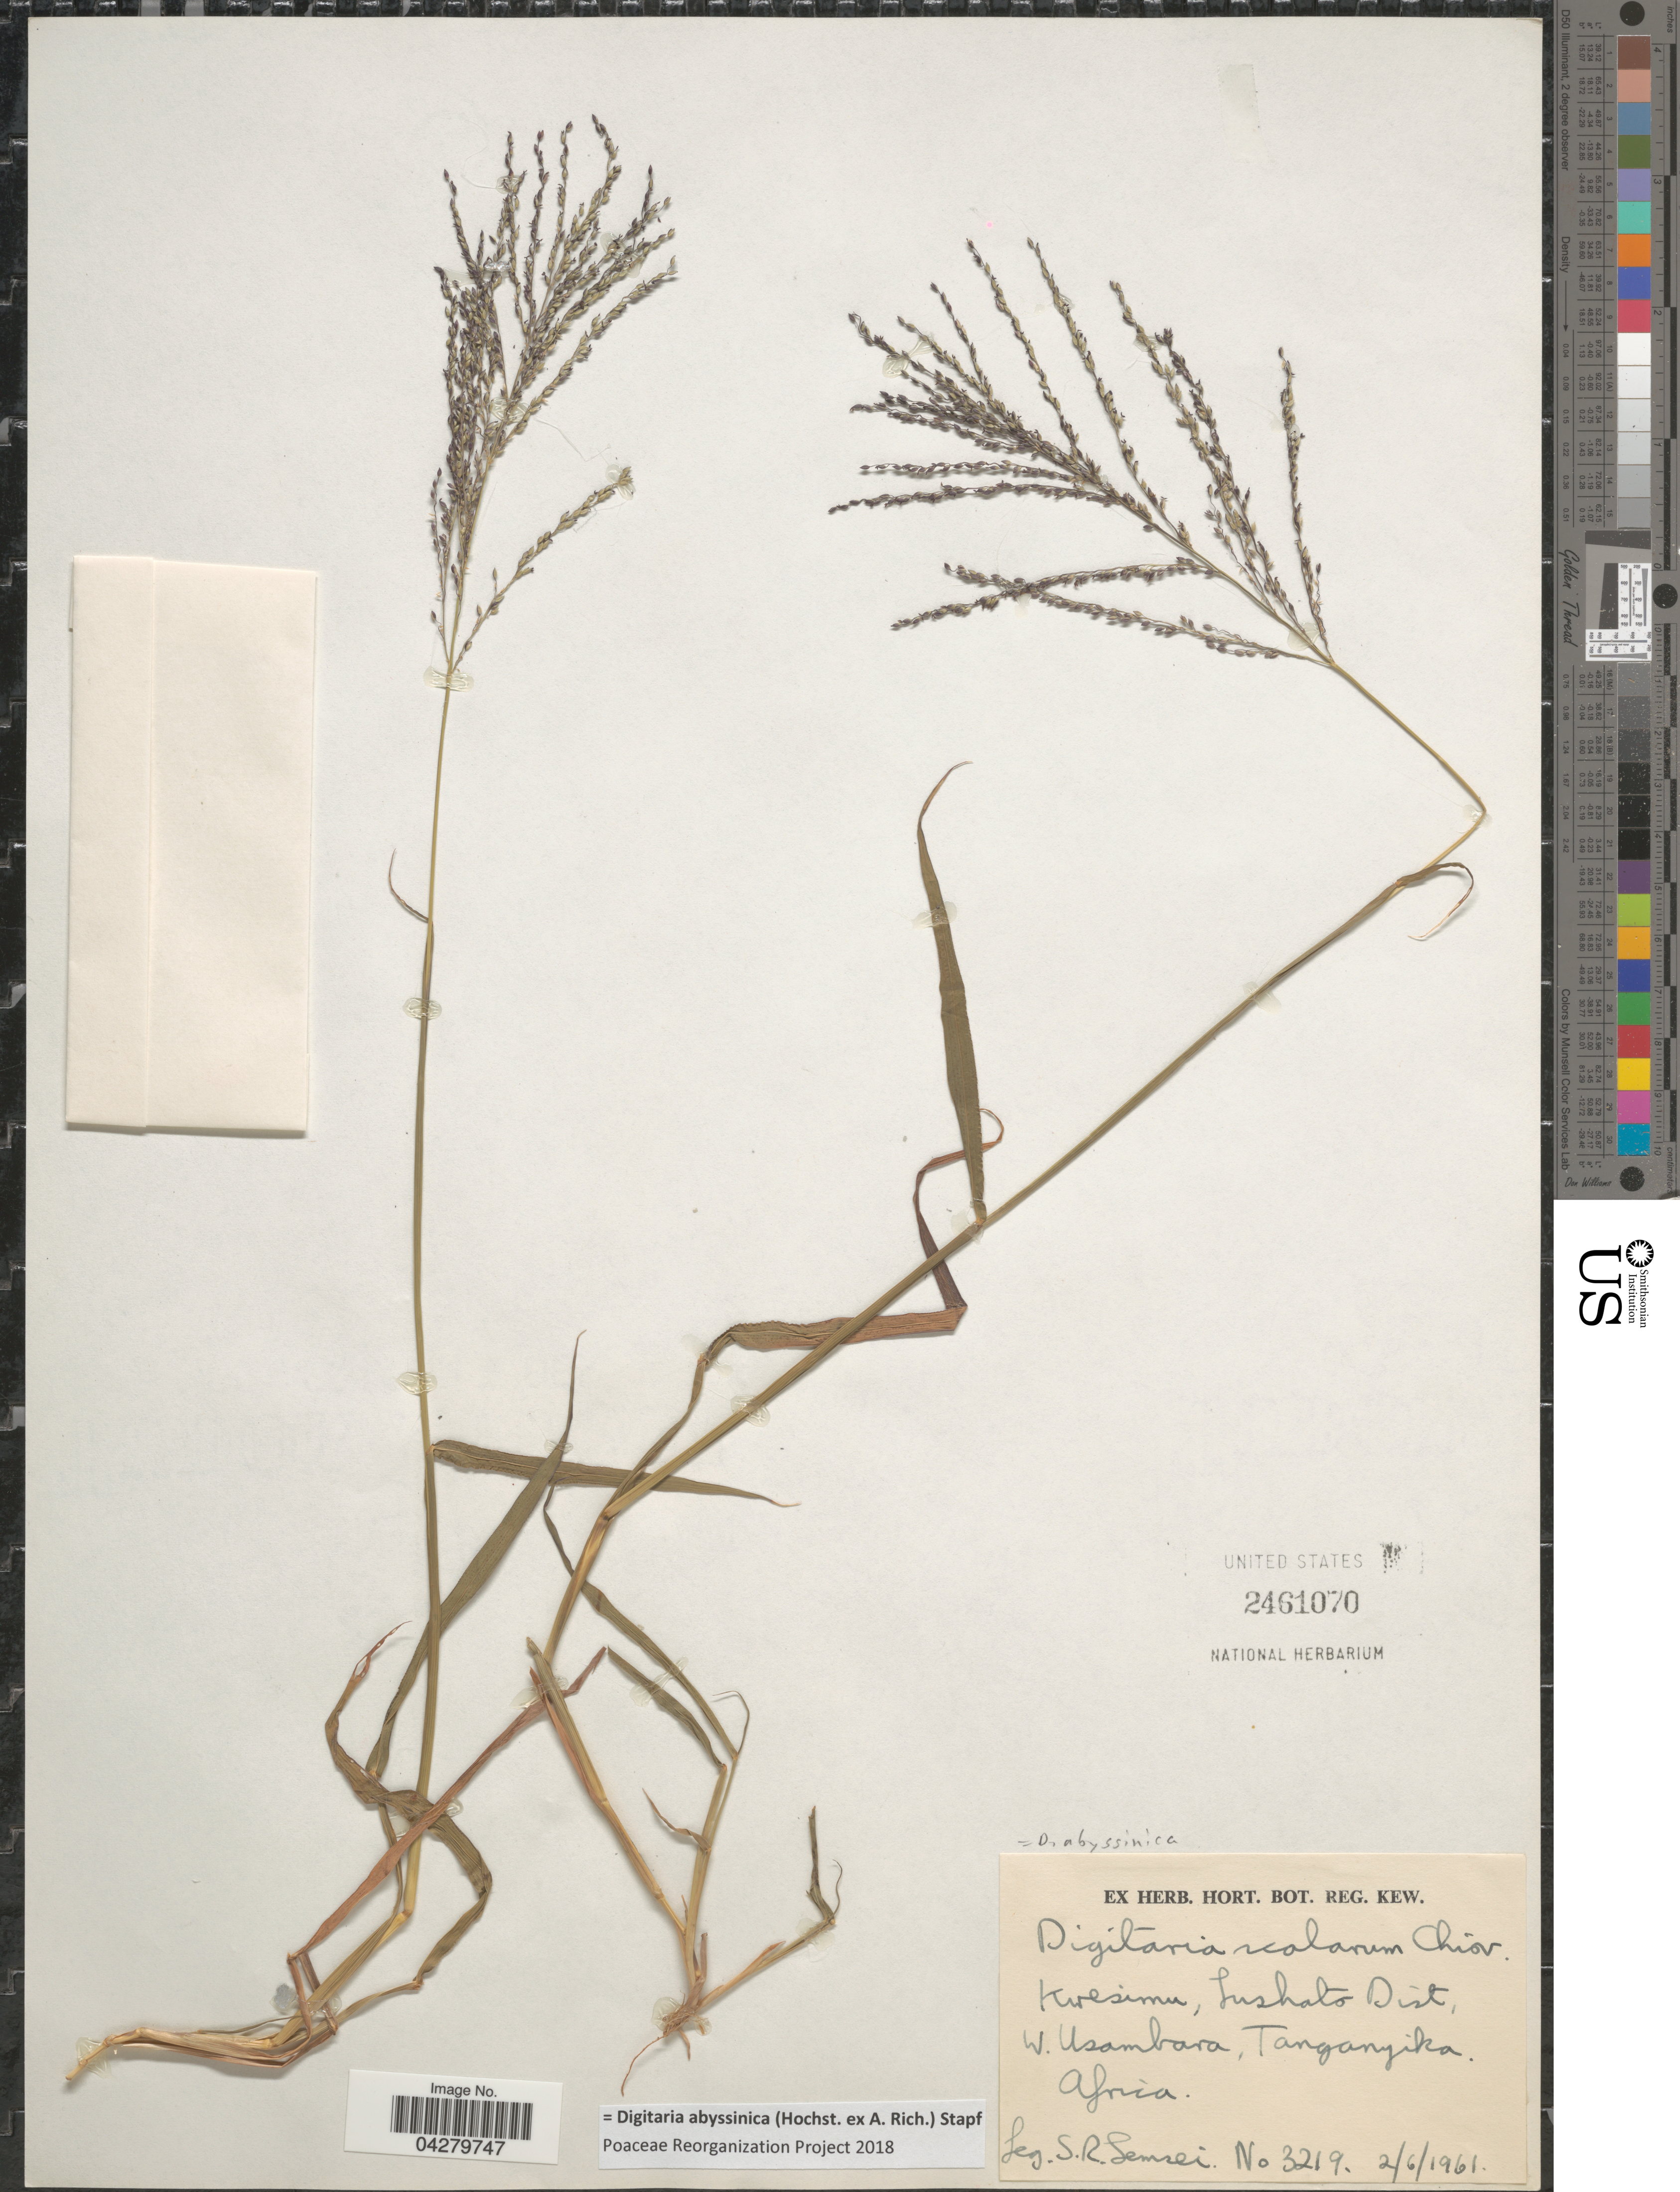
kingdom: Plantae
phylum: Tracheophyta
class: Liliopsida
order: Poales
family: Poaceae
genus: Digitaria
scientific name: Digitaria abyssinica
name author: (Hochst. ex Rich.) Stapf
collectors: S. Semsei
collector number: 3219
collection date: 1961-06-02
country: Tanzania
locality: Kwesimu, Lushato Dist, W. Usambara, Tanganyika.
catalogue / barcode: US 2461070